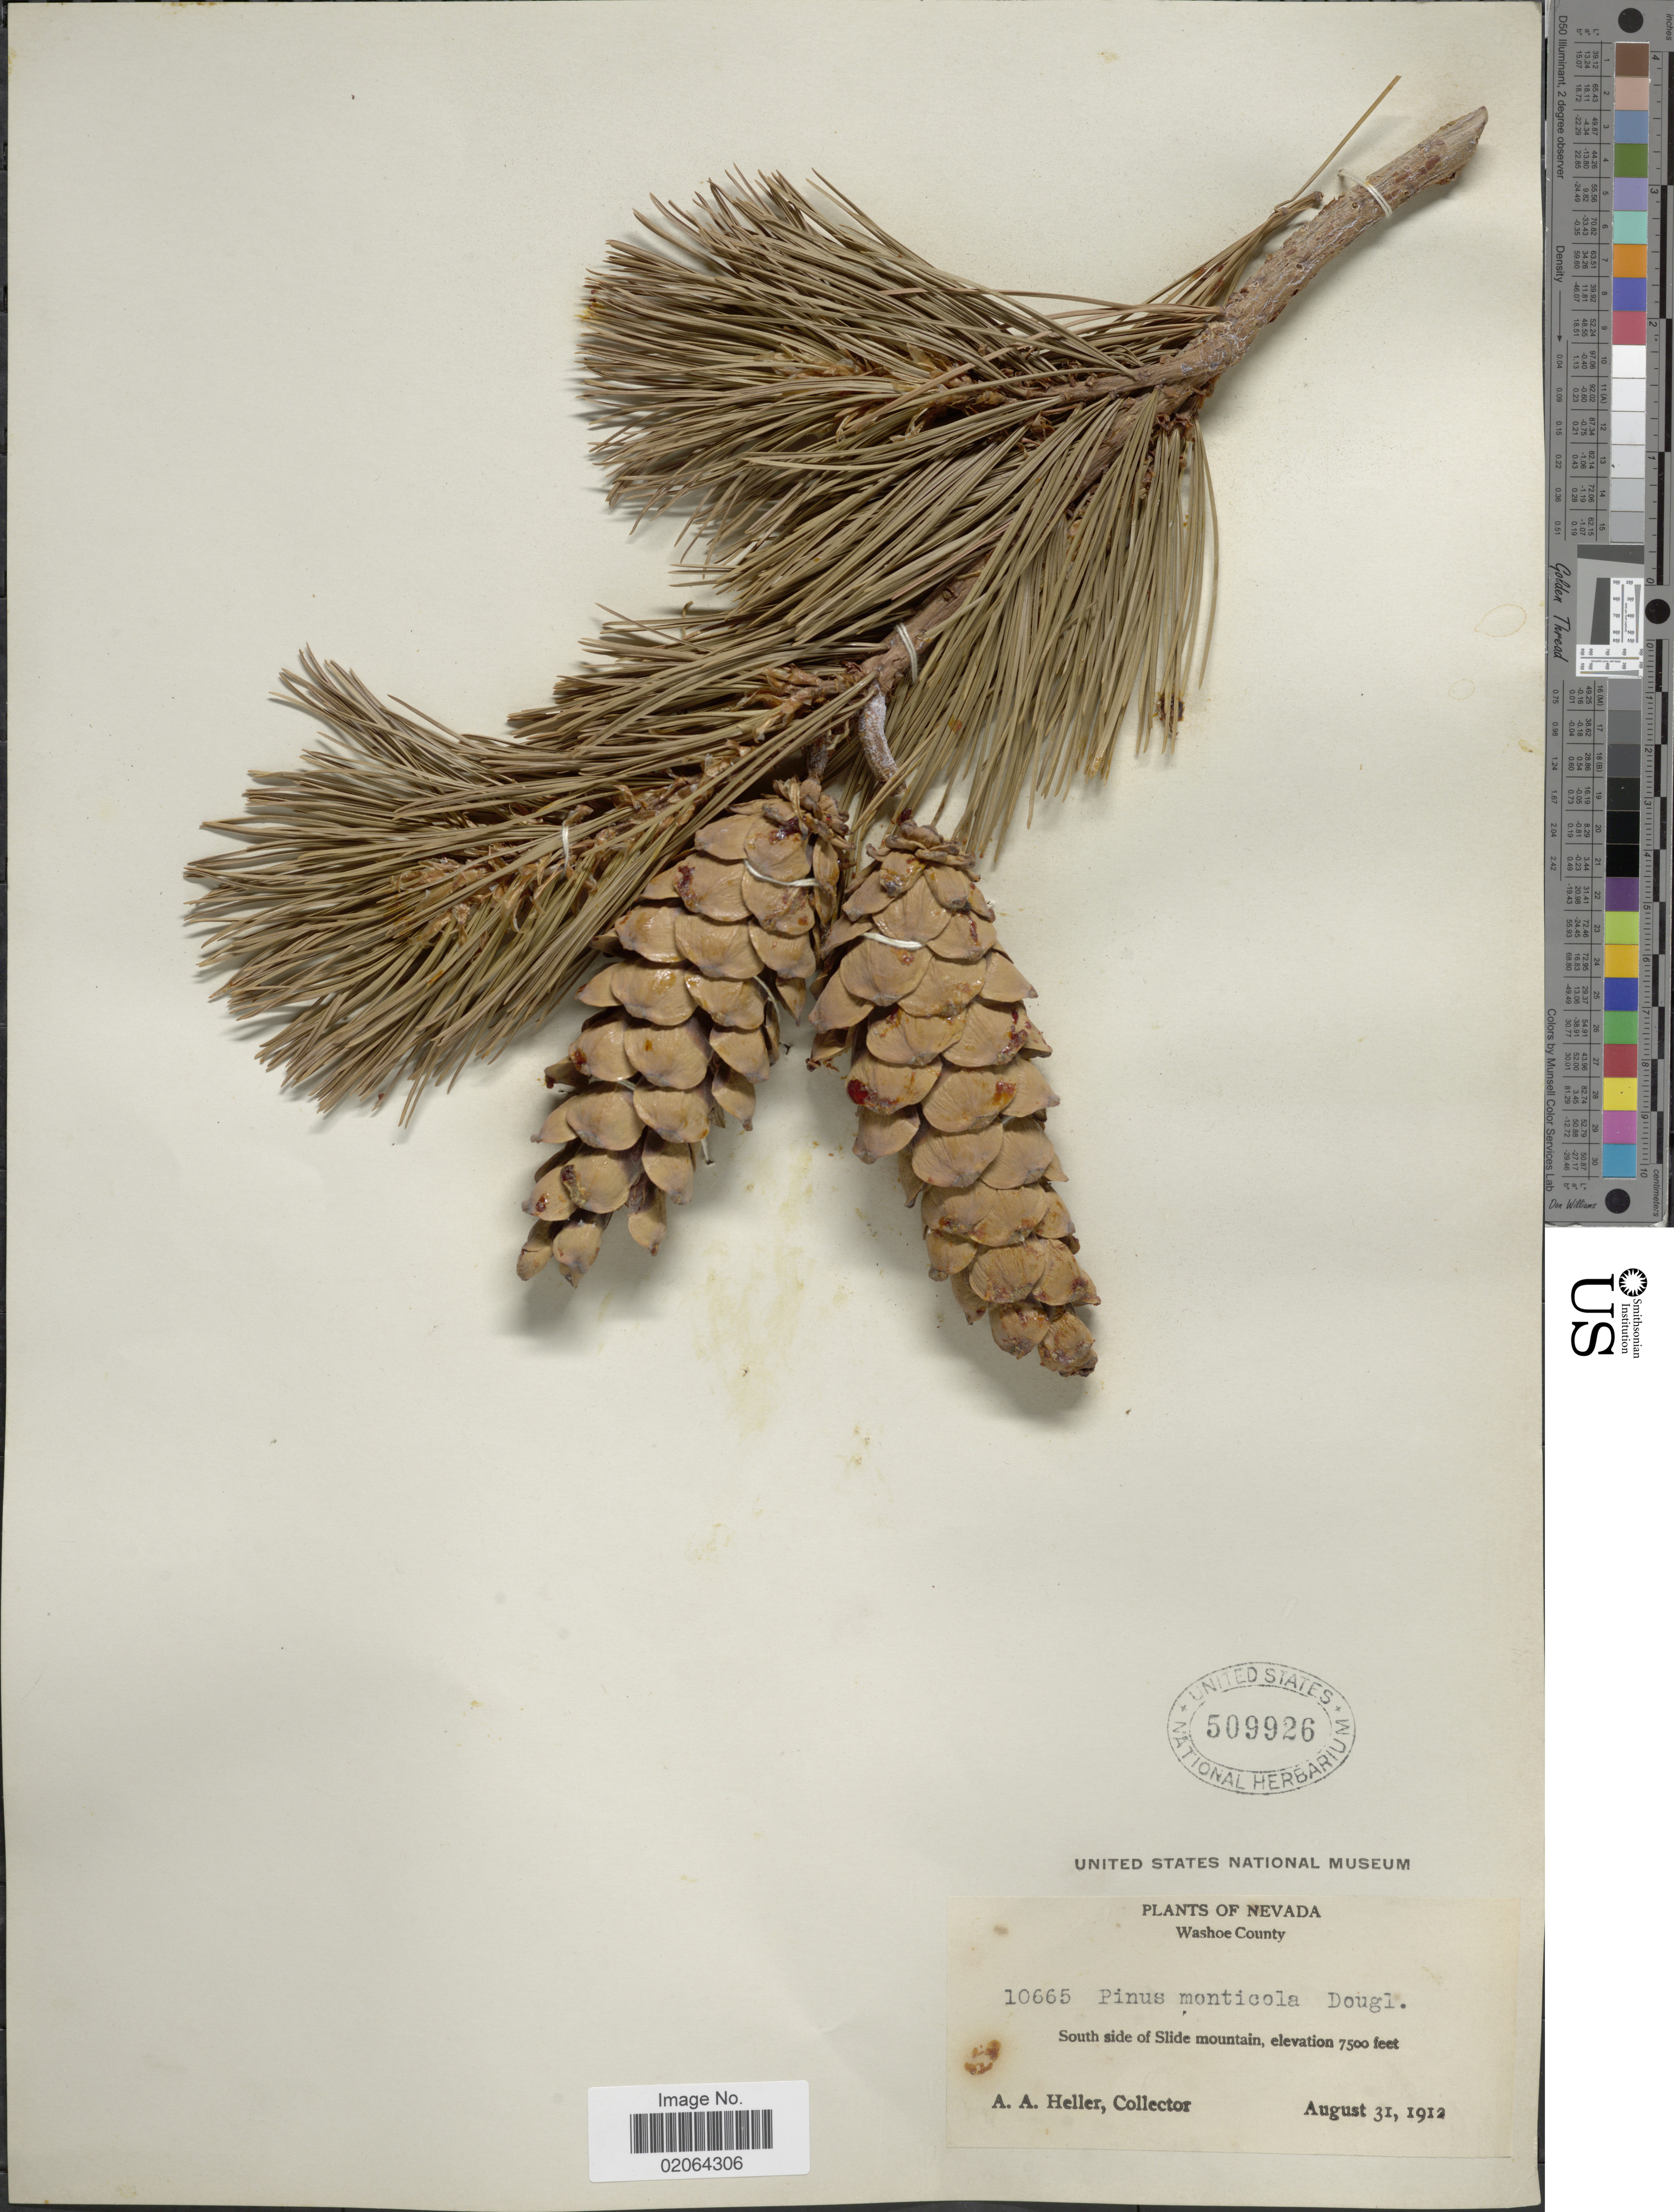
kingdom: Plantae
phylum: Tracheophyta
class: Pinopsida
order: Pinales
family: Pinaceae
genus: Pinus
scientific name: Pinus monticola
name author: Douglas ex D. Don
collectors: A. A. Heller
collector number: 10665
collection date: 1912-08-31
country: United States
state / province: Nevada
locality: Nevada, South side of Slide Mountains. Washoe County.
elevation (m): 2286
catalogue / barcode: US 509926